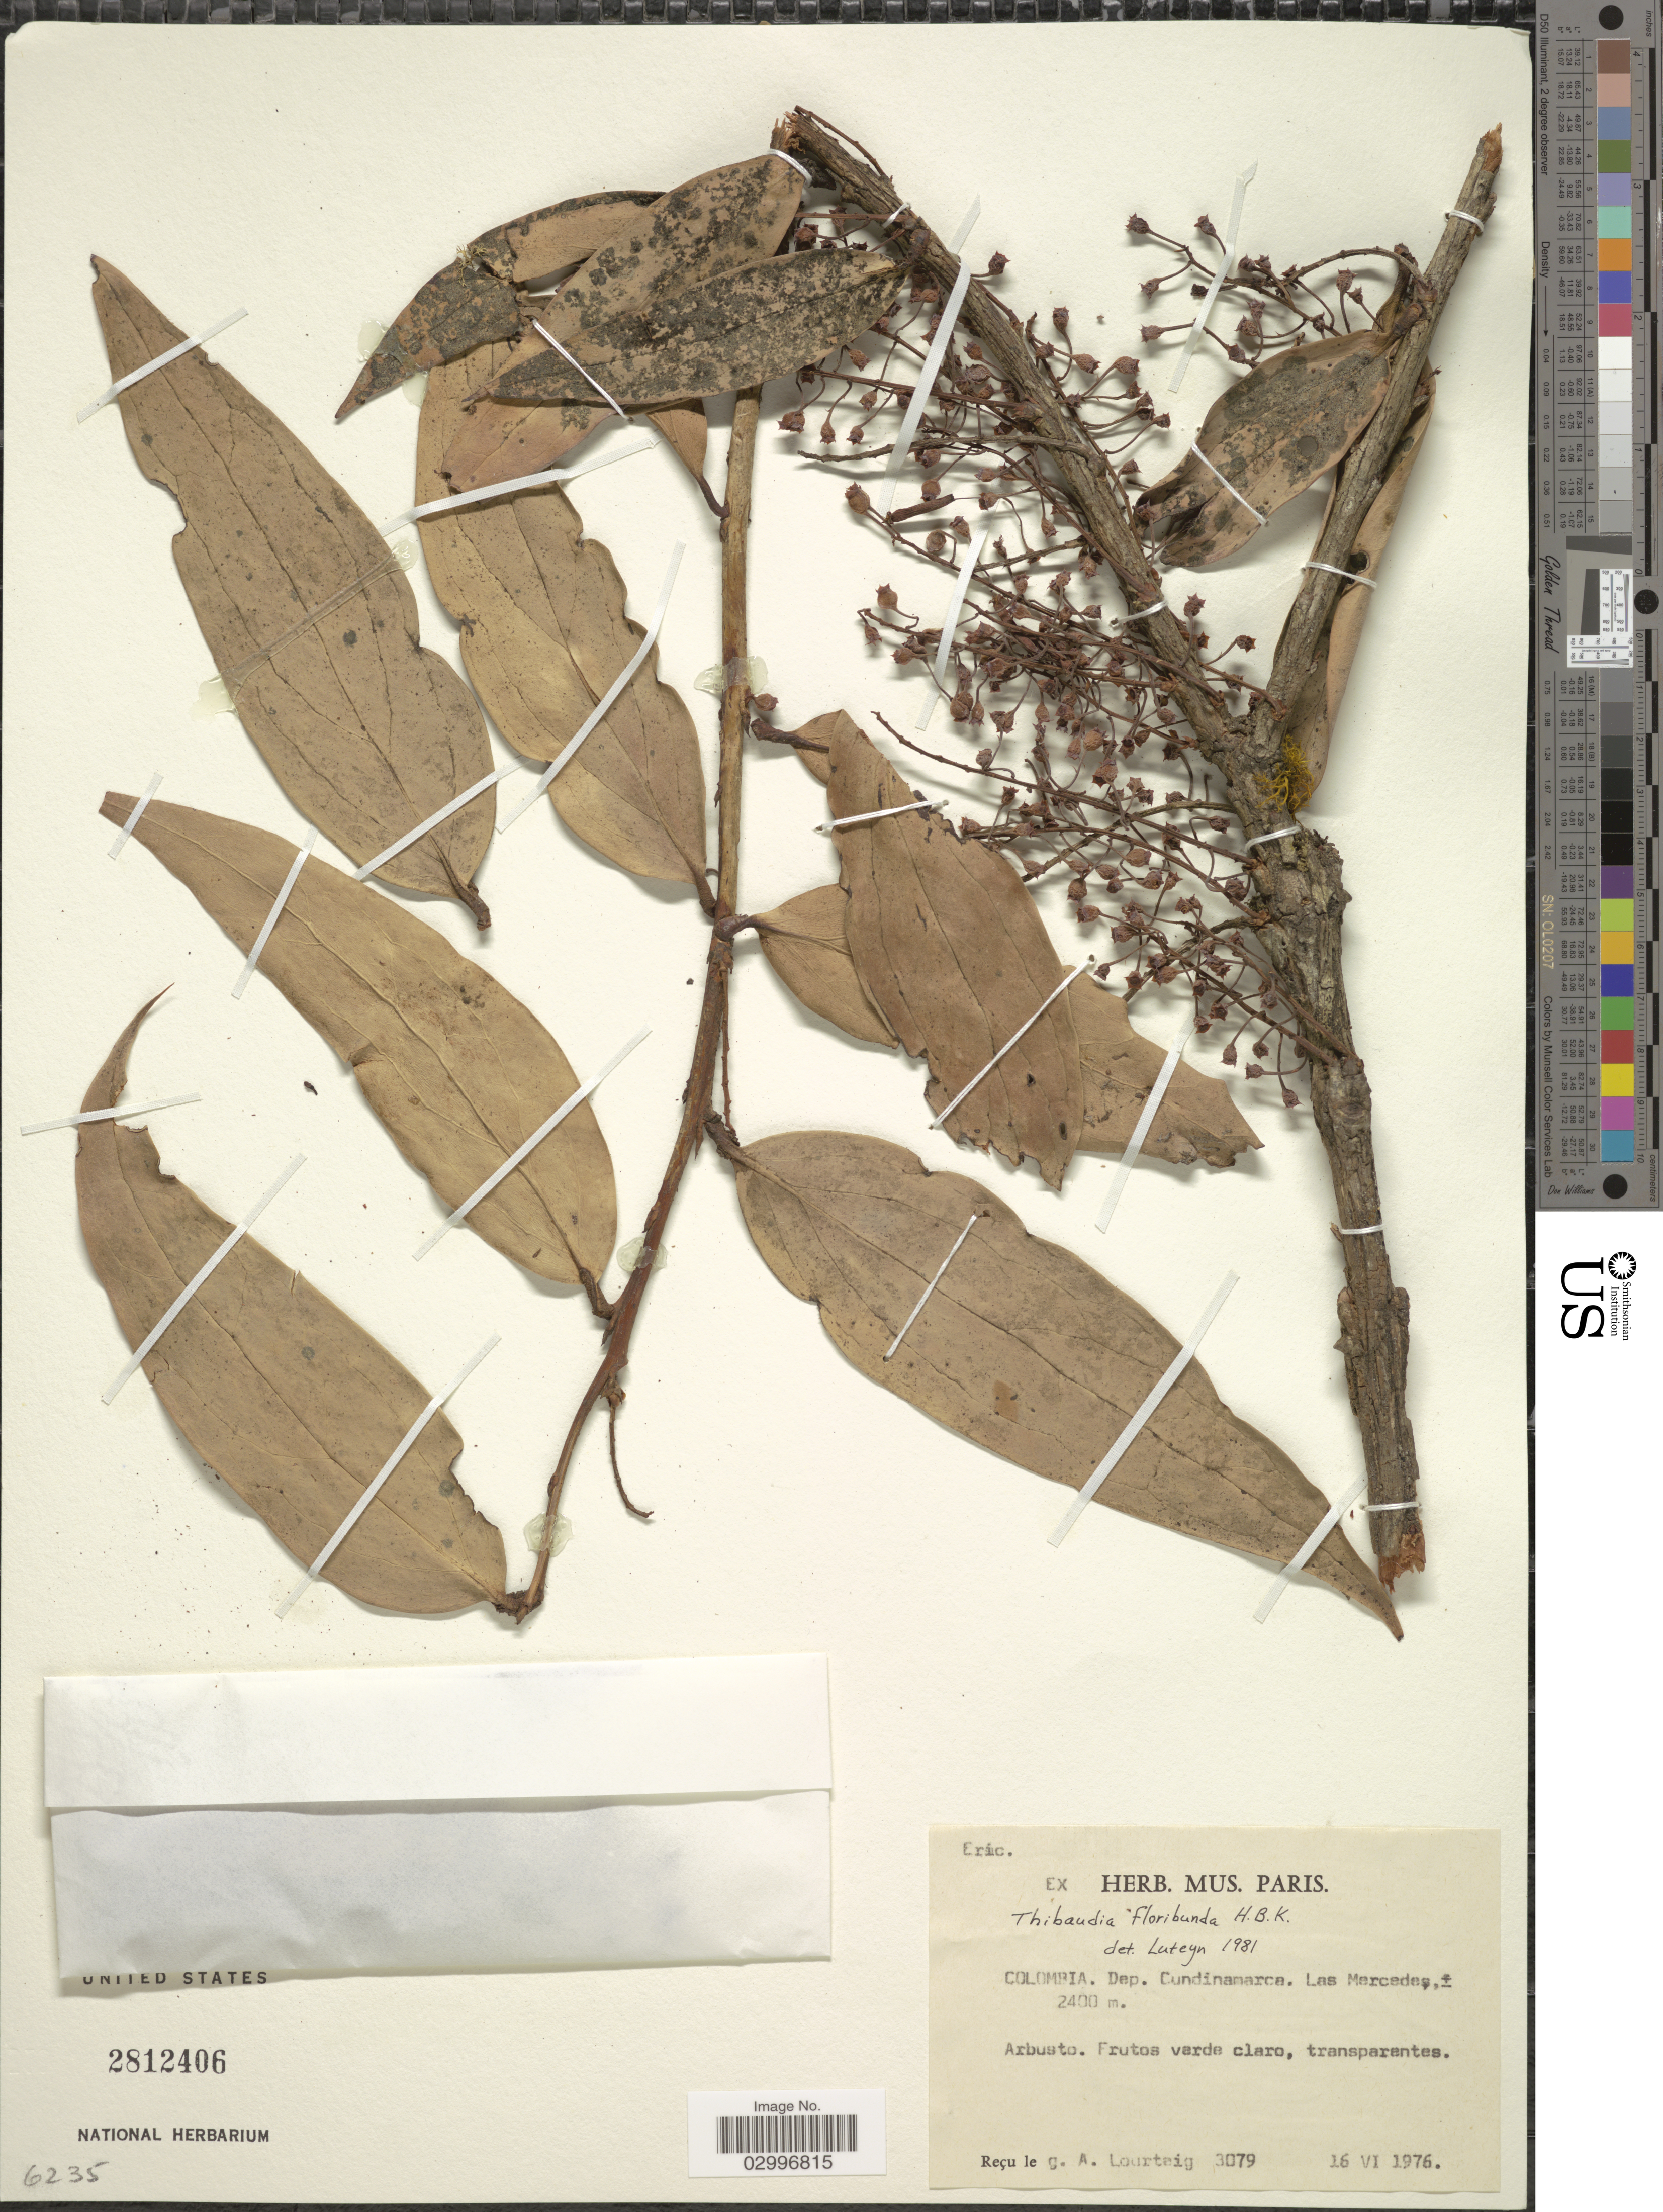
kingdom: Plantae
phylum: Tracheophyta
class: Magnoliopsida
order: Ericales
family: Ericaceae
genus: Thibaudia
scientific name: Thibaudia floribunda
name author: Kunth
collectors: A. Lourteig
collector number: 3079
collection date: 1976-06-16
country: Colombia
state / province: Cundinamarca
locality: Dep. Cundinamarca. Las Mercedes.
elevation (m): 2400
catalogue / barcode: US 2812406